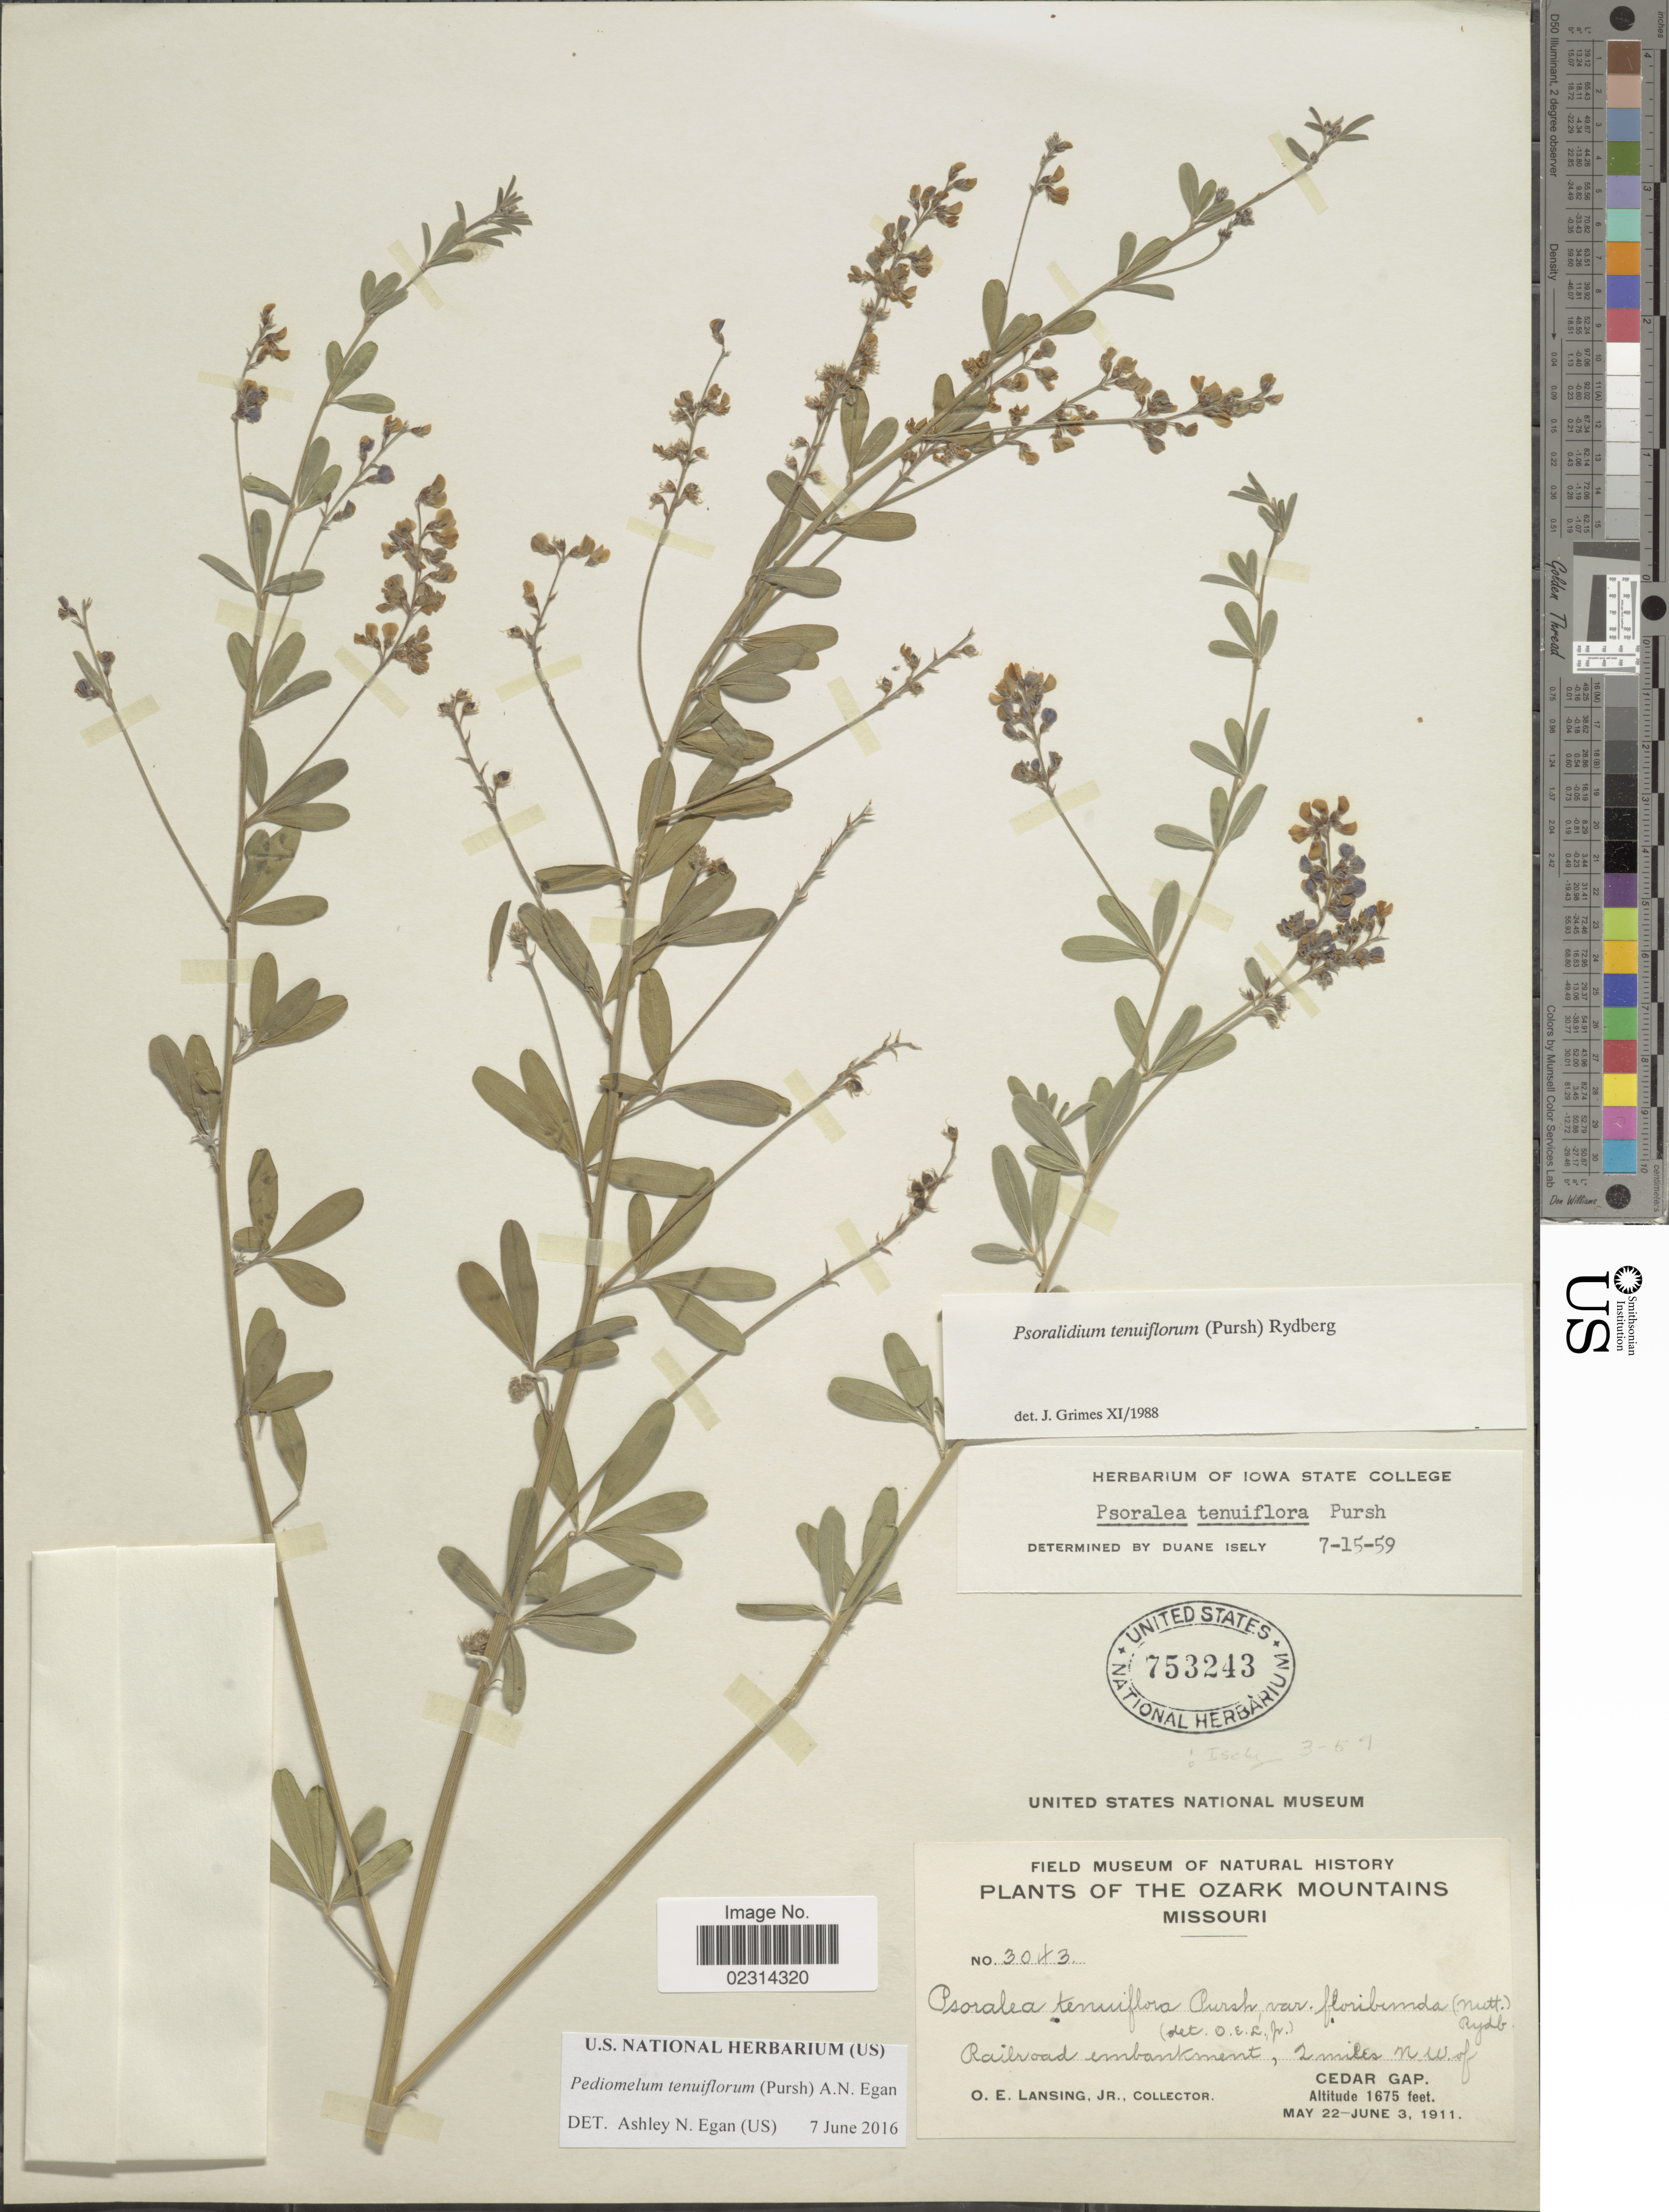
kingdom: Plantae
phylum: Tracheophyta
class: Magnoliopsida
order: Fabales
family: Fabaceae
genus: Psoralidium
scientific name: Psoralidium tenuiflorum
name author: (Pursh) Rydb.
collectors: O. Lansing Jr.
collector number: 3043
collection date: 1911-05-22/1911-06-03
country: United States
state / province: Missouri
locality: Ozark Mountains. Railroad embankment, 2 miles N W of Cedar Gap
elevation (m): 511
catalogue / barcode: US 753243